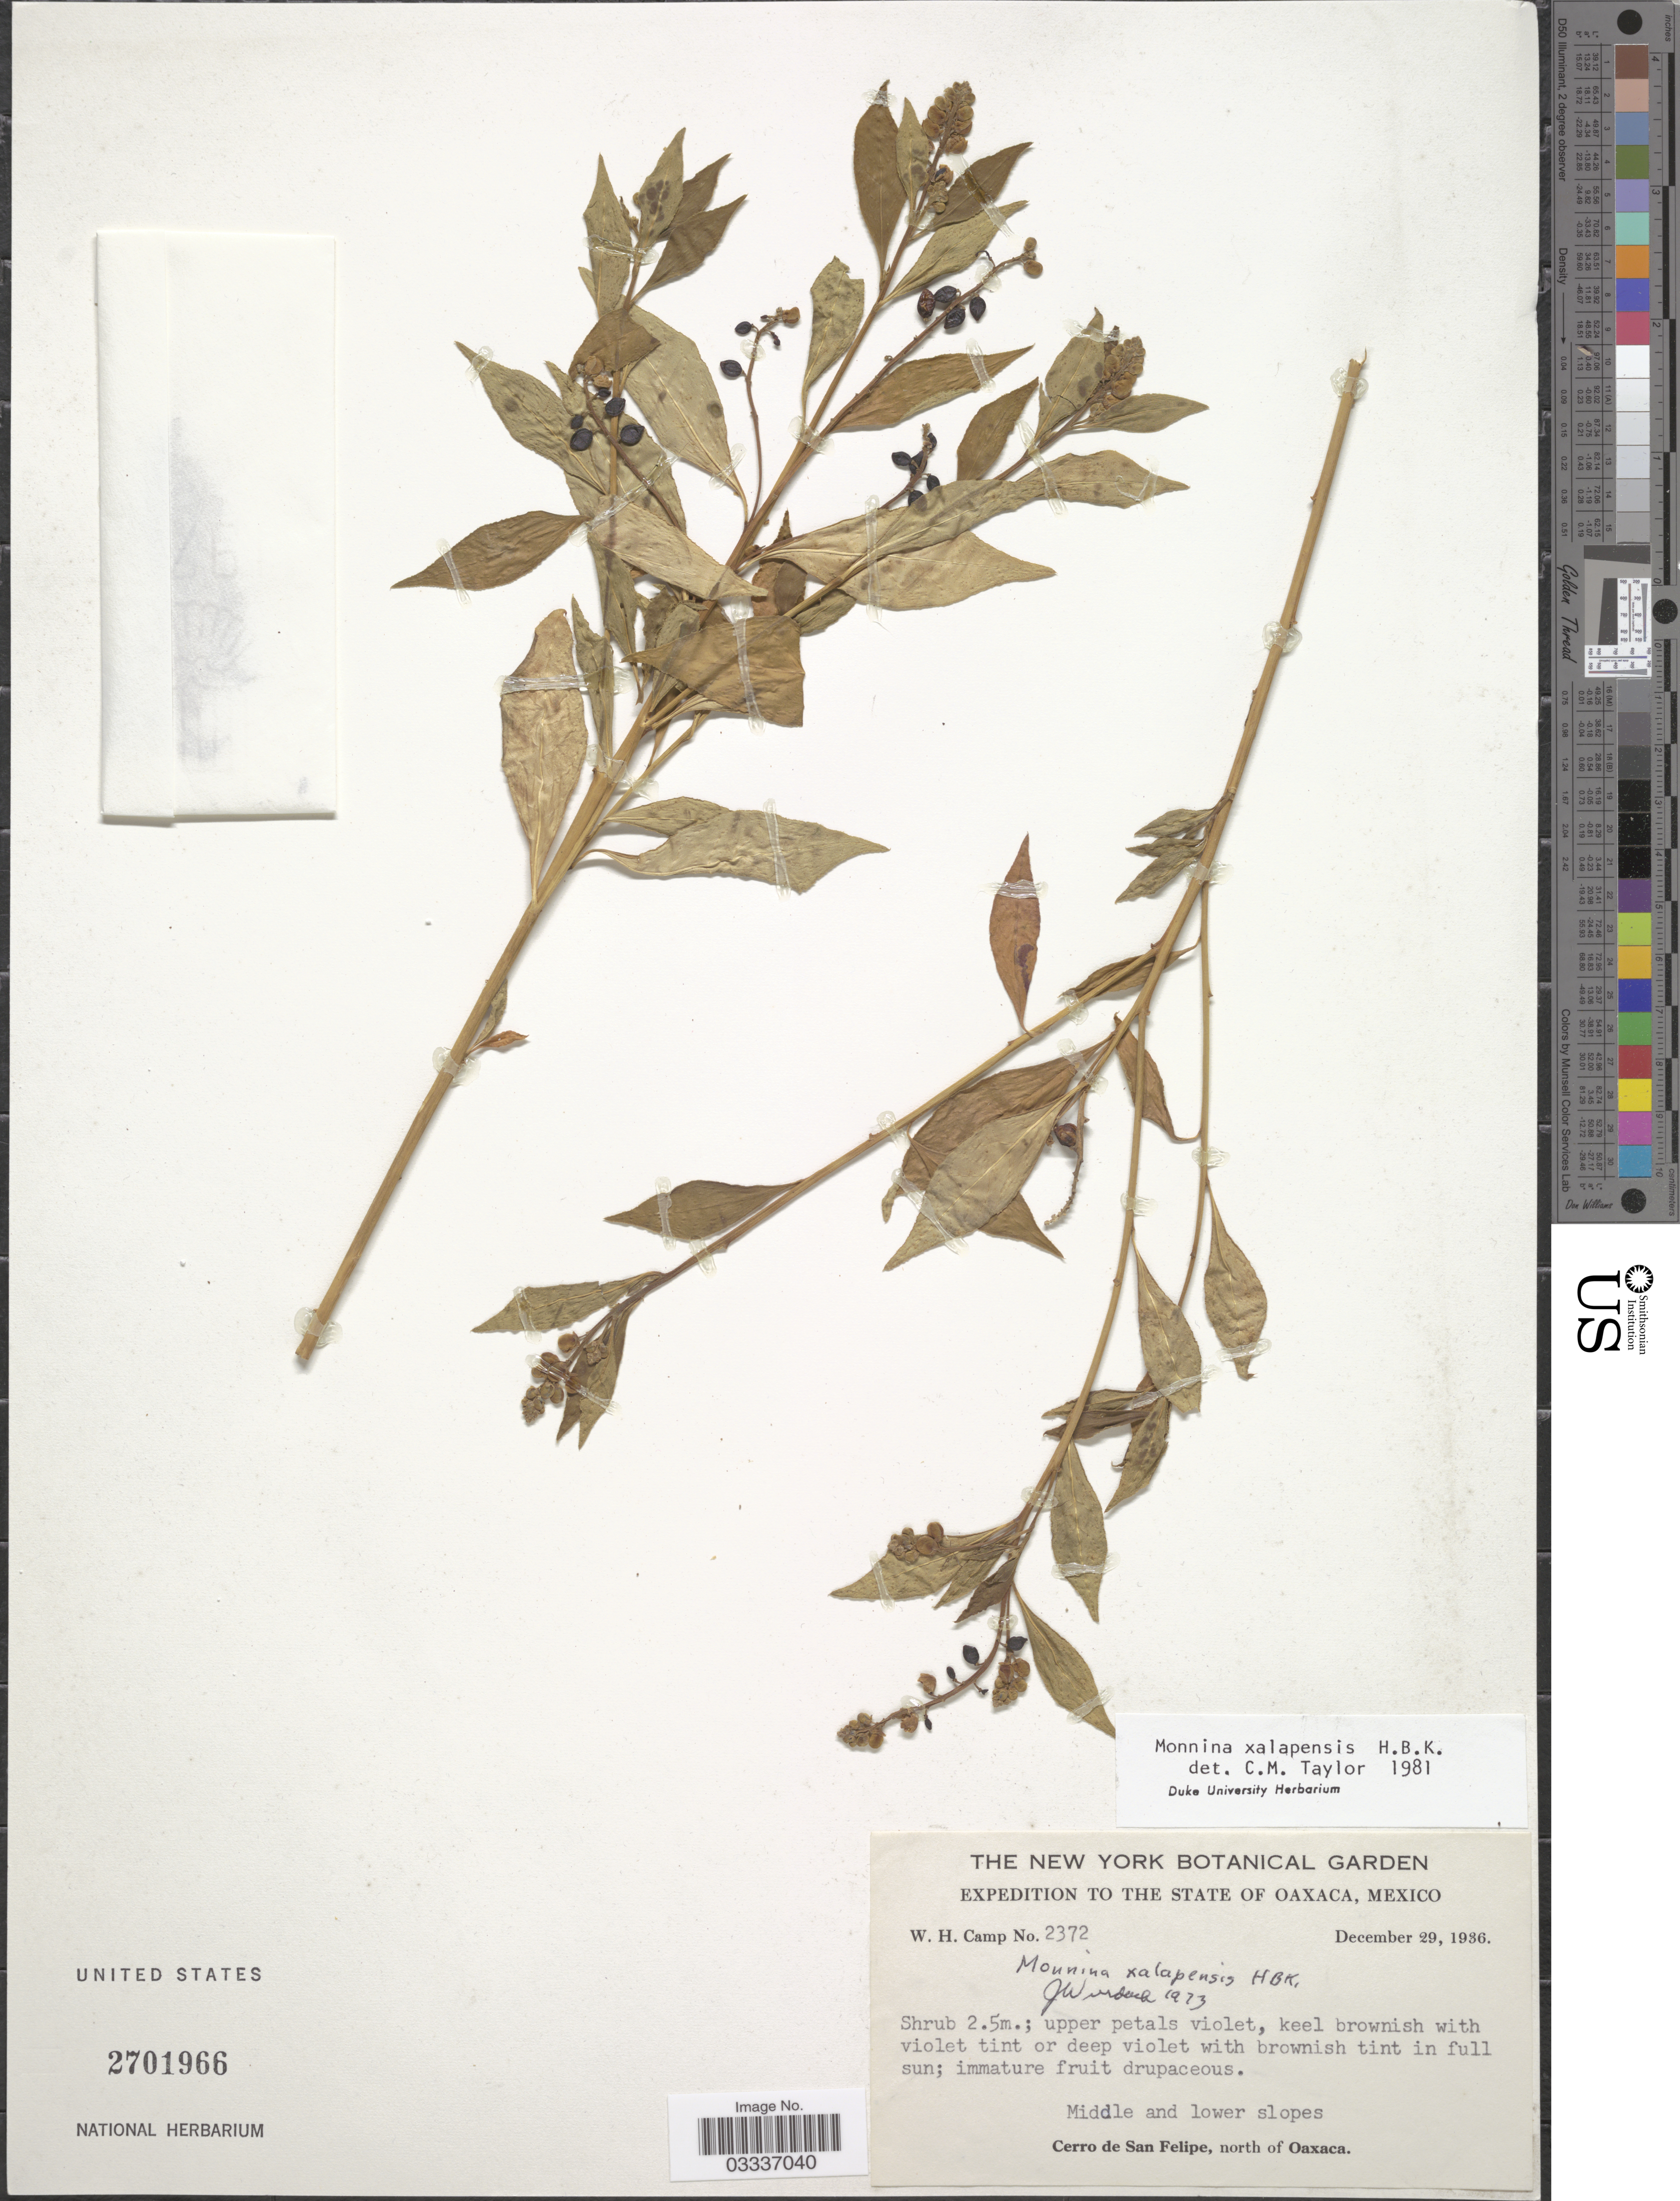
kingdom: Plantae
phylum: Tracheophyta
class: Magnoliopsida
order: Fabales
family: Polygalaceae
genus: Monnina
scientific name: Monnina xalapensis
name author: Kunth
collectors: W. H. Camp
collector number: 2372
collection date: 1936-12-29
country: Mexico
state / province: Oaxaca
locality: Middle and lower slopes. Cerro de San Felipe, north of Oaxaca.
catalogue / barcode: US 2701966